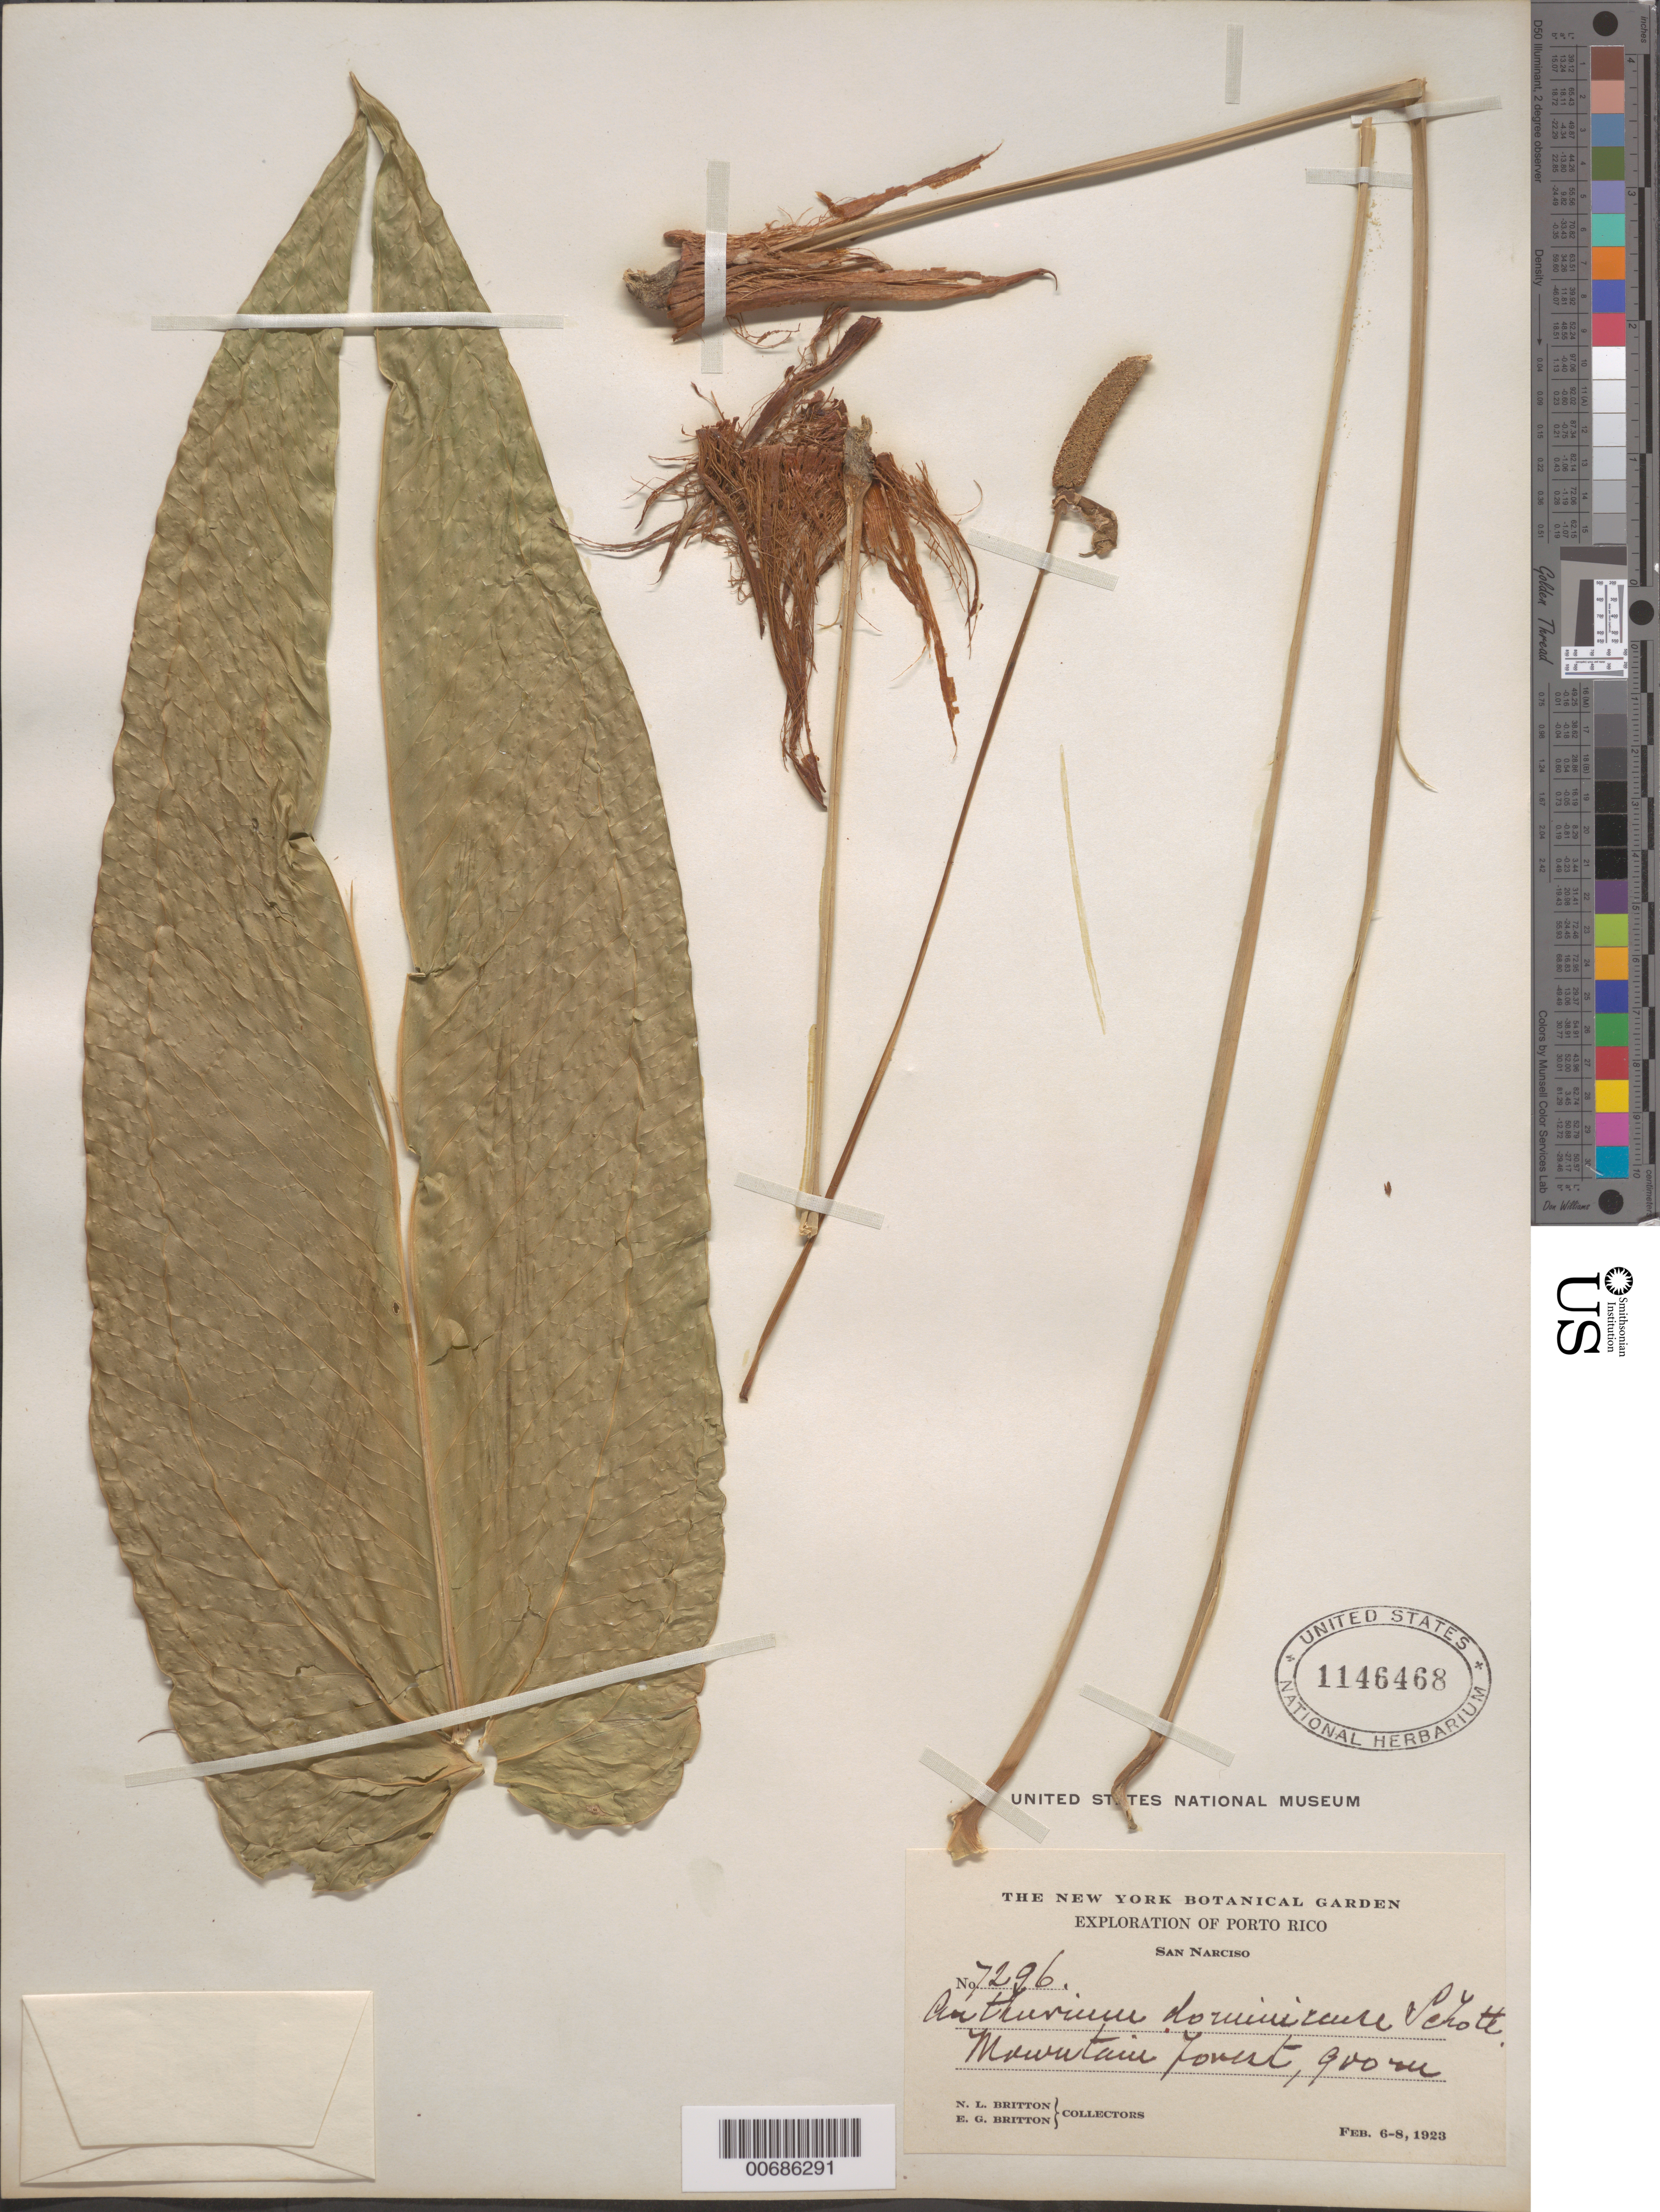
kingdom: Plantae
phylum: Tracheophyta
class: Liliopsida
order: Alismatales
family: Araceae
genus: Anthurium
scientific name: Anthurium dominicense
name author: Schott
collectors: N. Britton & E. G. Britton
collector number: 7296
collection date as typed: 06 Feb 1923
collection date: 1923-02-06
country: Puerto Rico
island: Greater Antilles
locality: San Narciso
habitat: Mountain forest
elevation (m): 900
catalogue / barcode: US 1146468